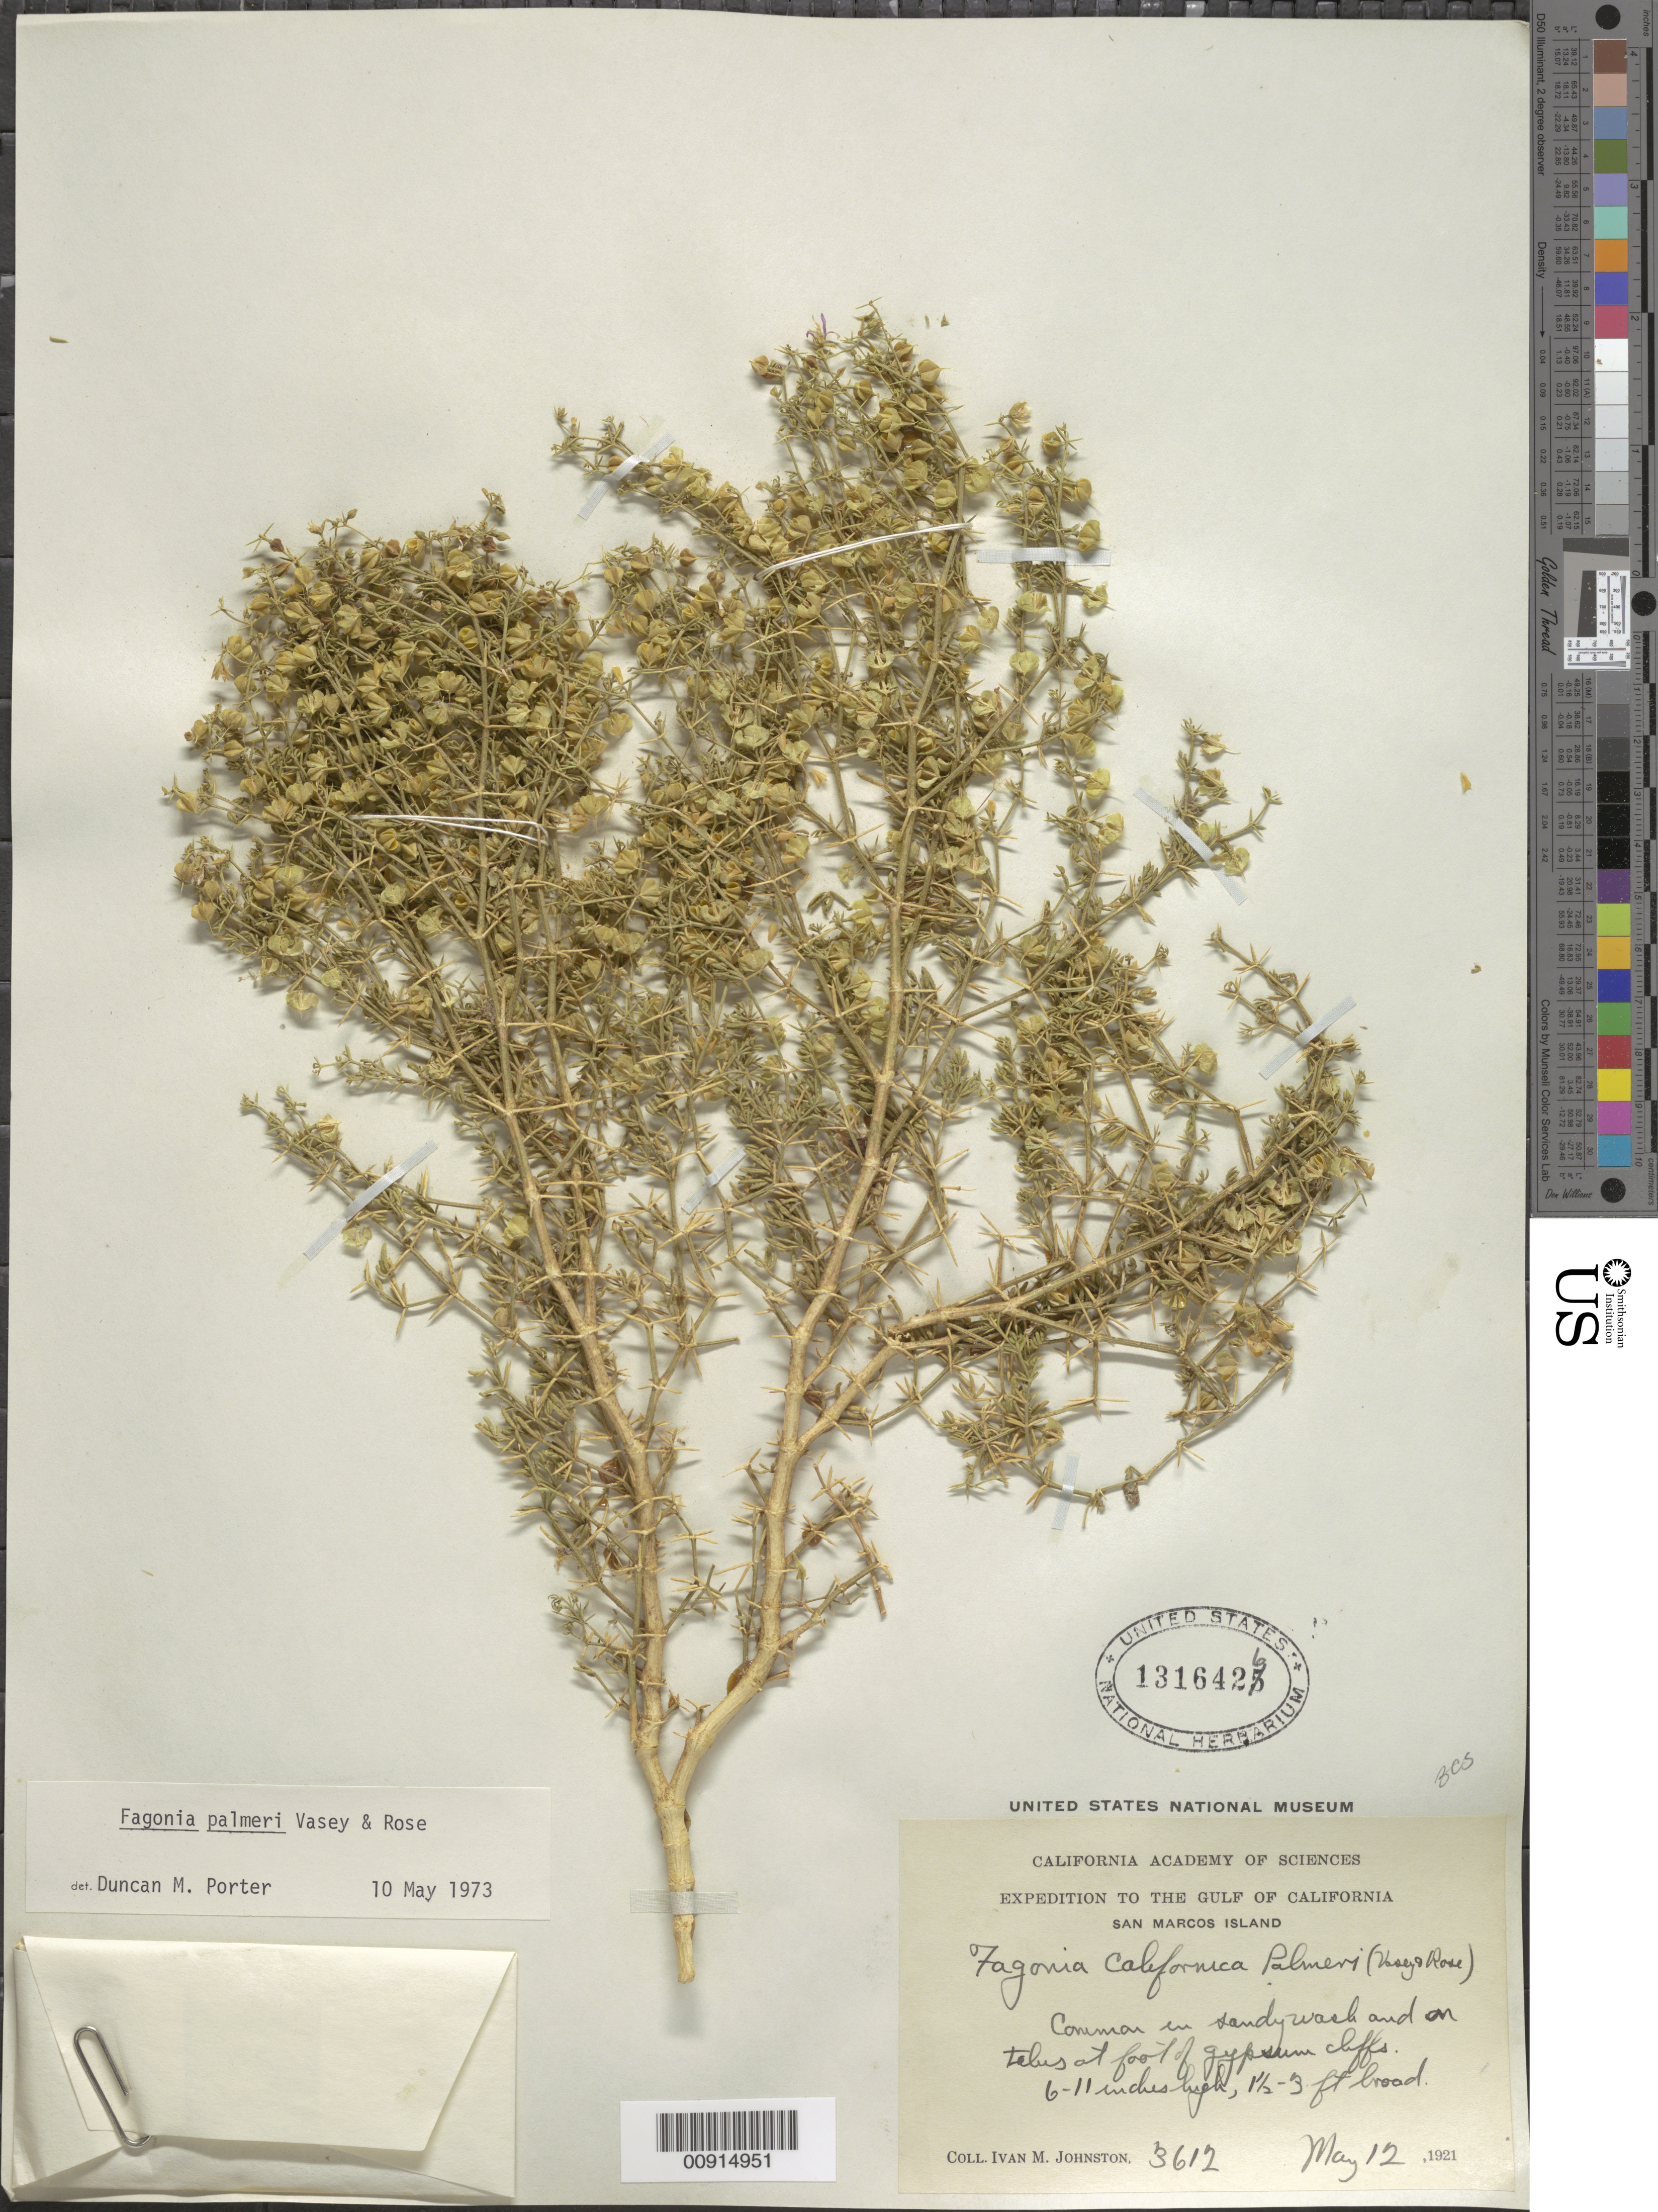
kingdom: Plantae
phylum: Tracheophyta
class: Magnoliopsida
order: Zygophyllales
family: Zygophyllaceae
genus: Fagonia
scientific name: Fagonia palmeri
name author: Vasey & Rose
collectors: I.M. Johnston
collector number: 3612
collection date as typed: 12 May 1921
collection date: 1921-05-12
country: Mexico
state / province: Baja California Sur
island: San Marcos I.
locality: San Marcos Island.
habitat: Common in sandy wash and on Talus at foot of gypsum cliffs.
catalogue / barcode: US 1316426